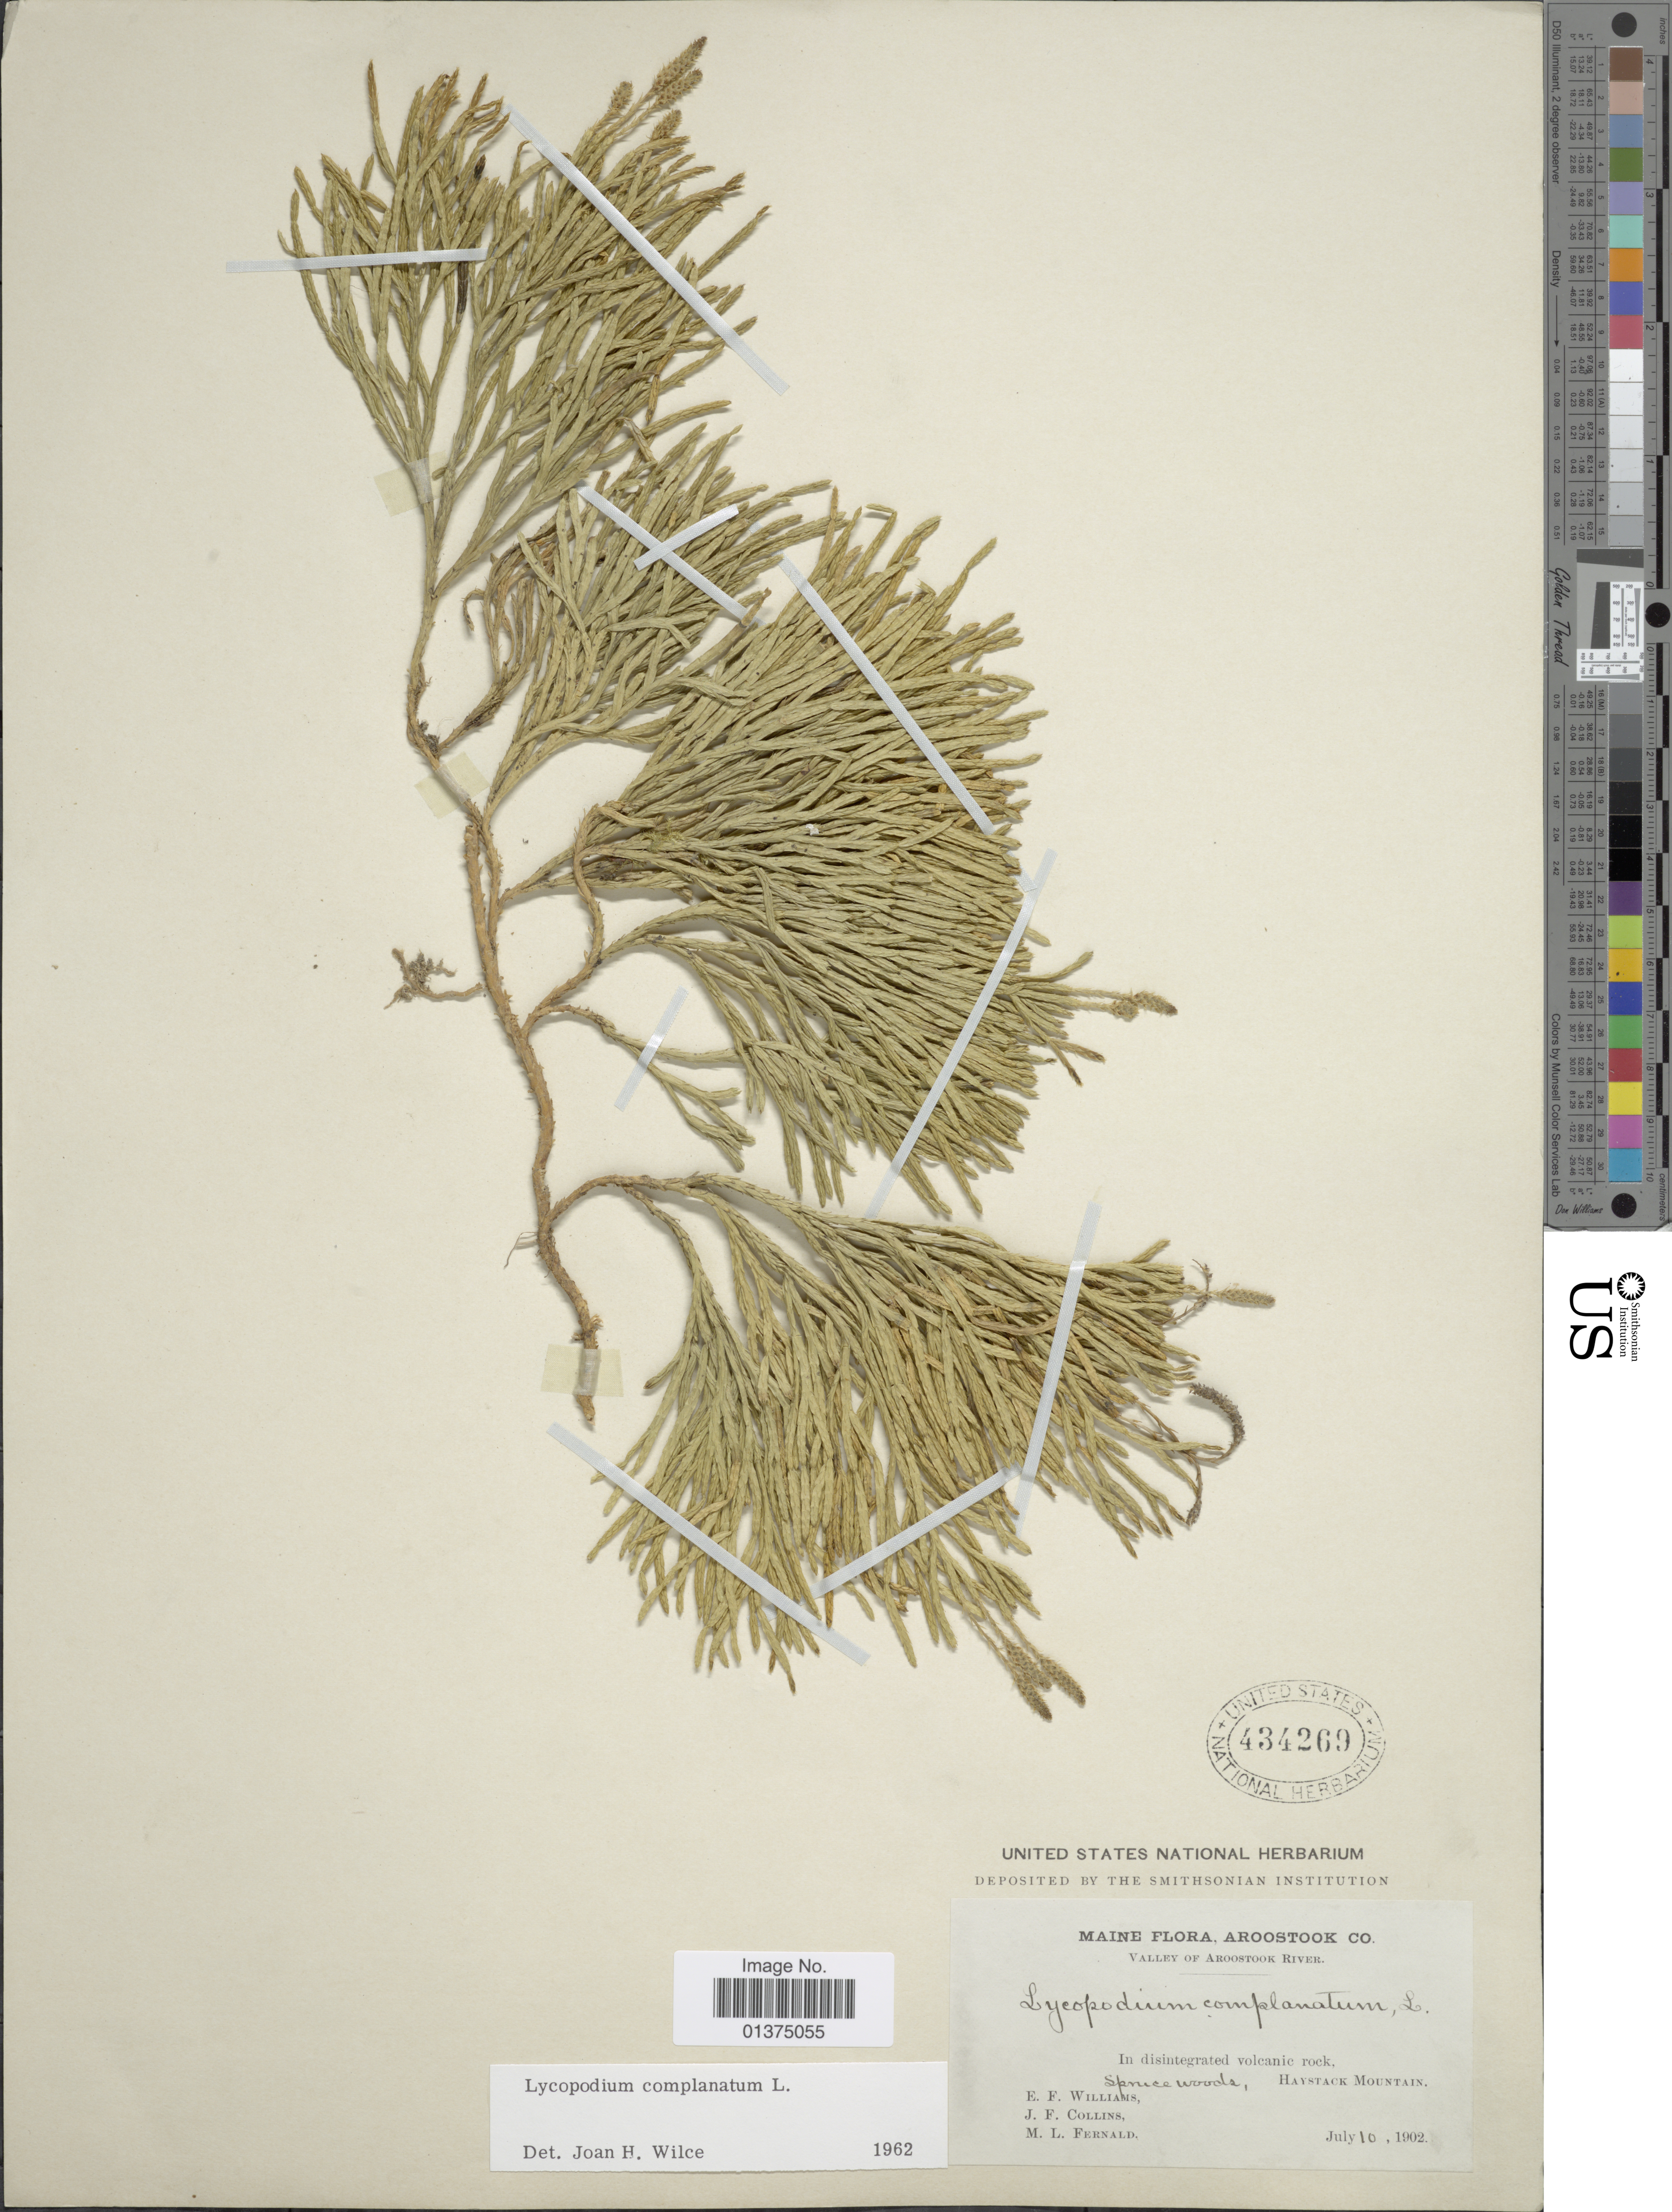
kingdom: Plantae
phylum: Tracheophyta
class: Lycopodiopsida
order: Lycopodiales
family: Lycopodiaceae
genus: Diphasiastrum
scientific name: Diphasiastrum complanatum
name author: (L.) Holub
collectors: E. Williams, J. Collins & M. L. Fernald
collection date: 1902-07-10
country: United States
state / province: Maine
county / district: Aroostook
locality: Aroostook Co, valley Aroostook River, Haystack Mountain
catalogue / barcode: US 434269